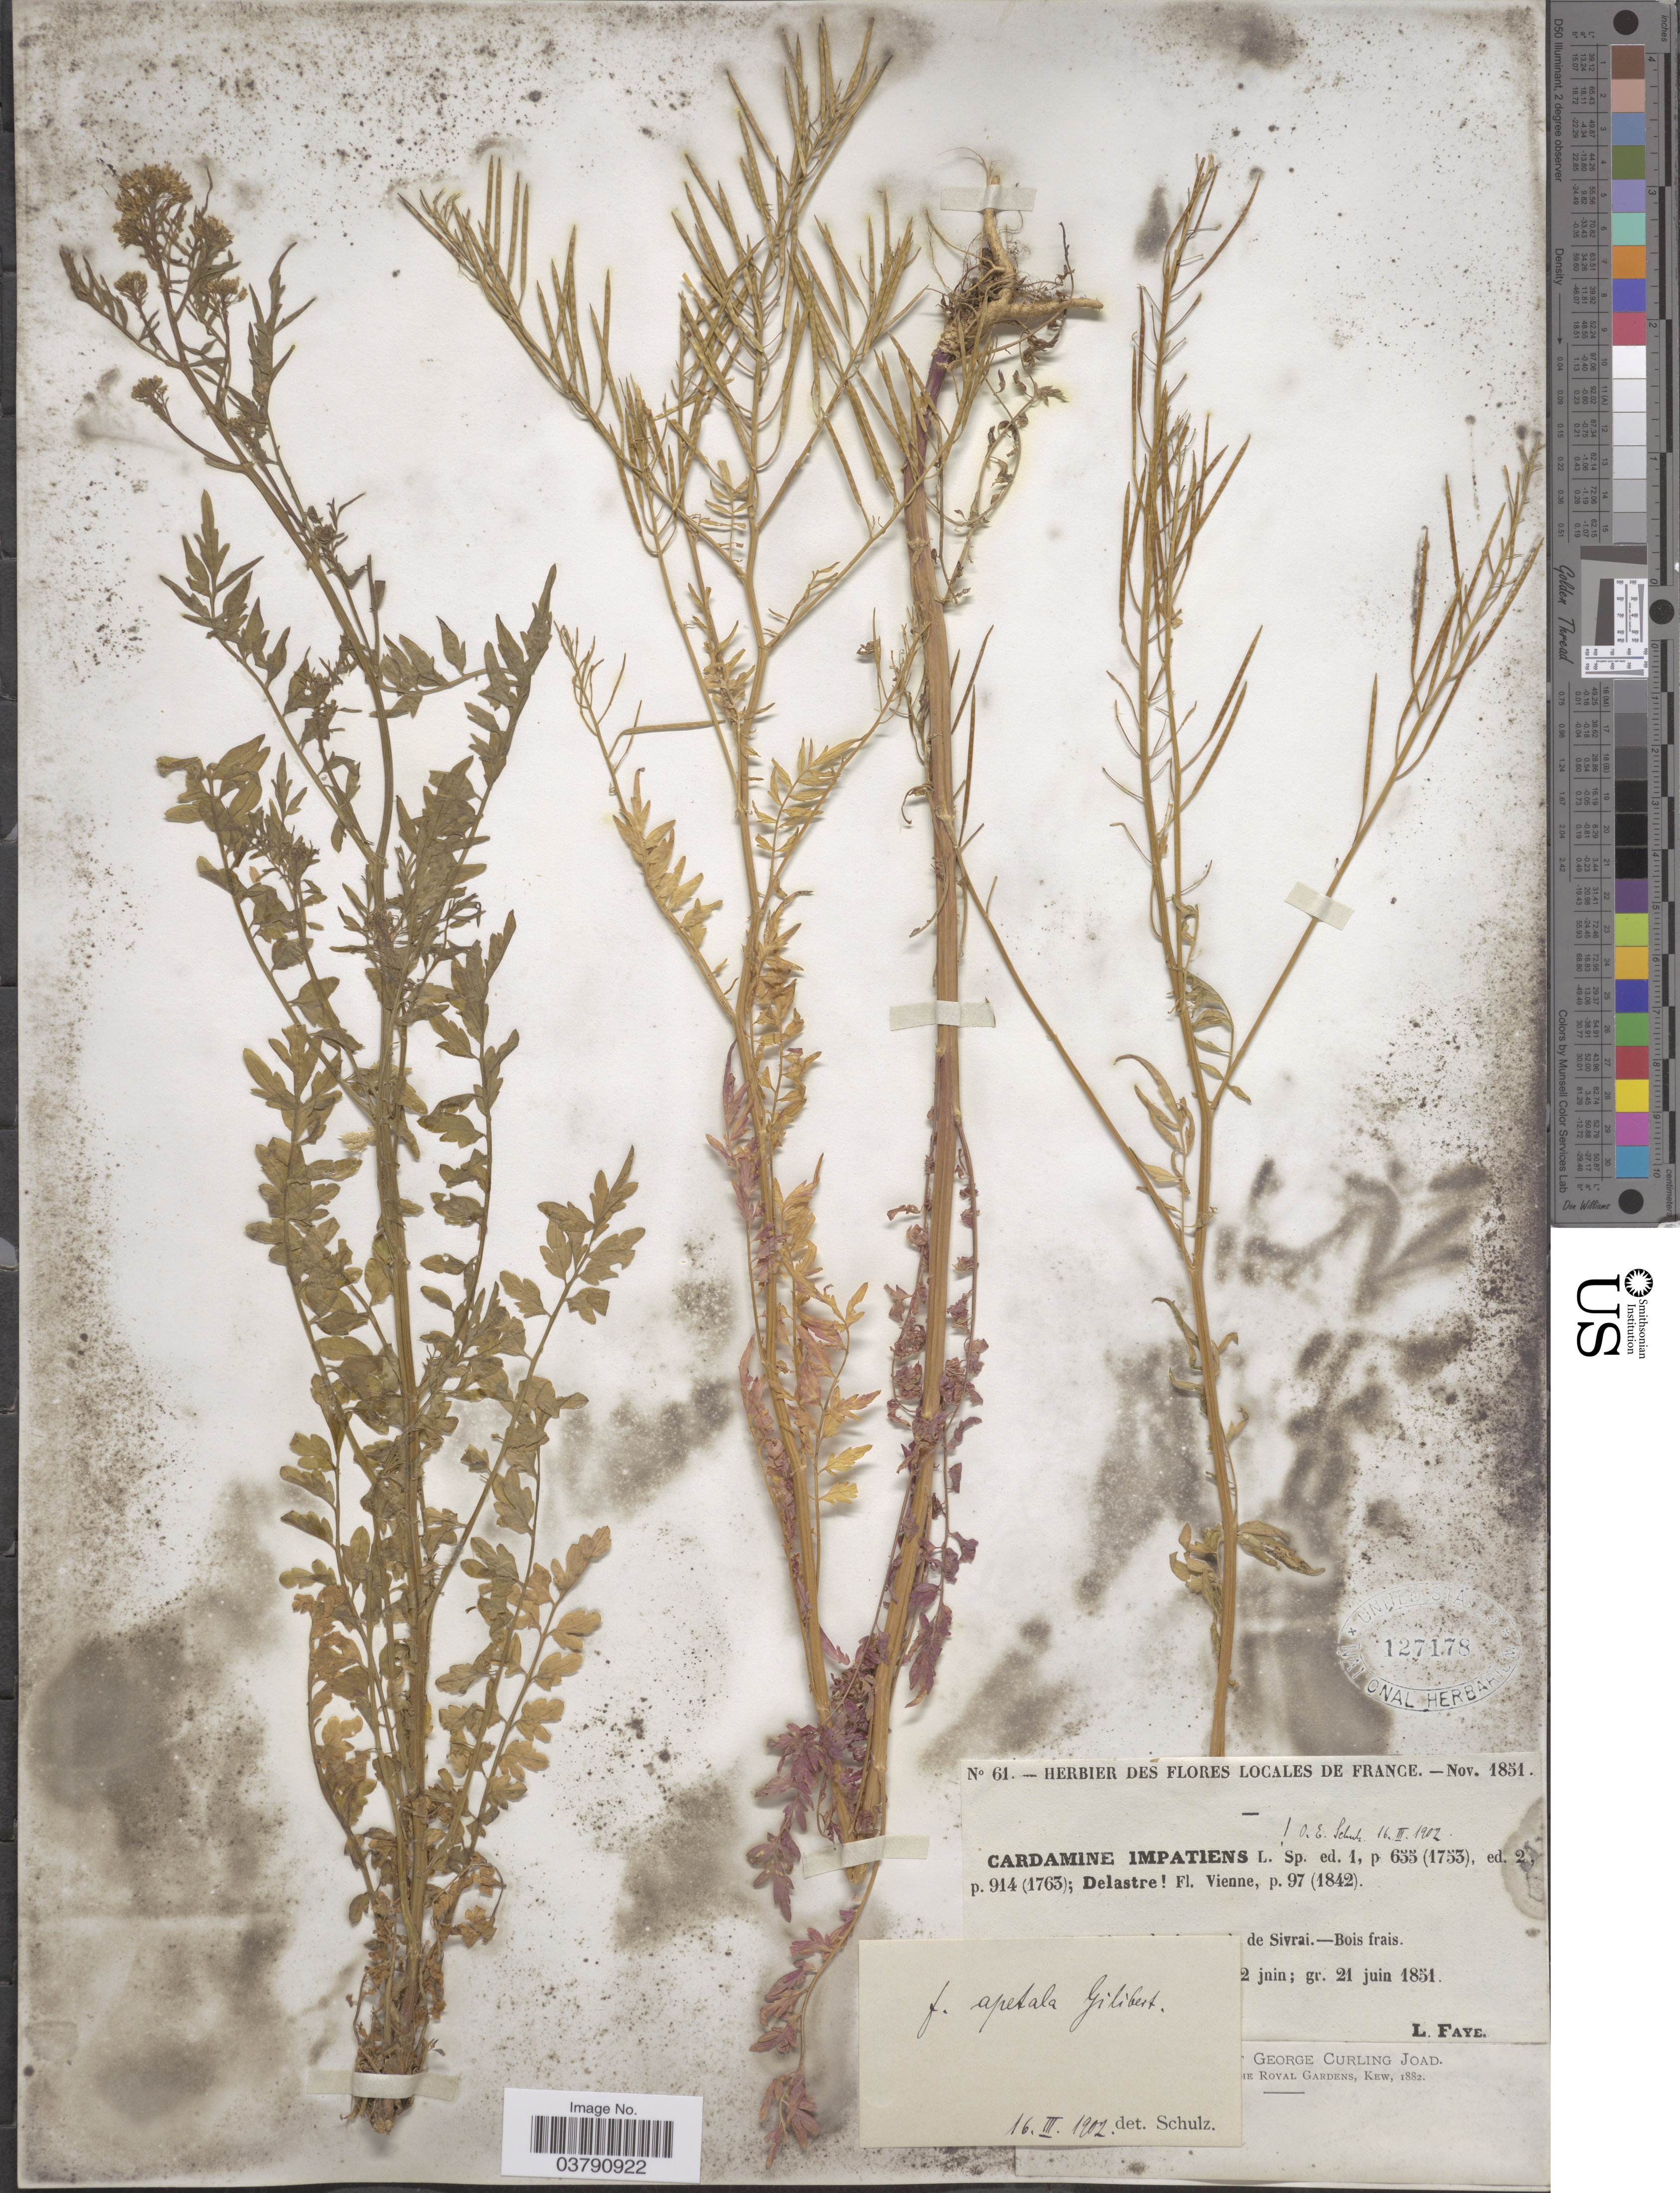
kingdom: Plantae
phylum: Tracheophyta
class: Magnoliopsida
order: Brassicales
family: Brassicaceae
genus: Cardamine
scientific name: Cardamine impatiens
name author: L.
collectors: L. Faye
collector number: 61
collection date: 1851-06-02/1851-06-21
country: France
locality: Vienne: Coteau des âges, pres de Sivrai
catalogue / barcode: US 127178